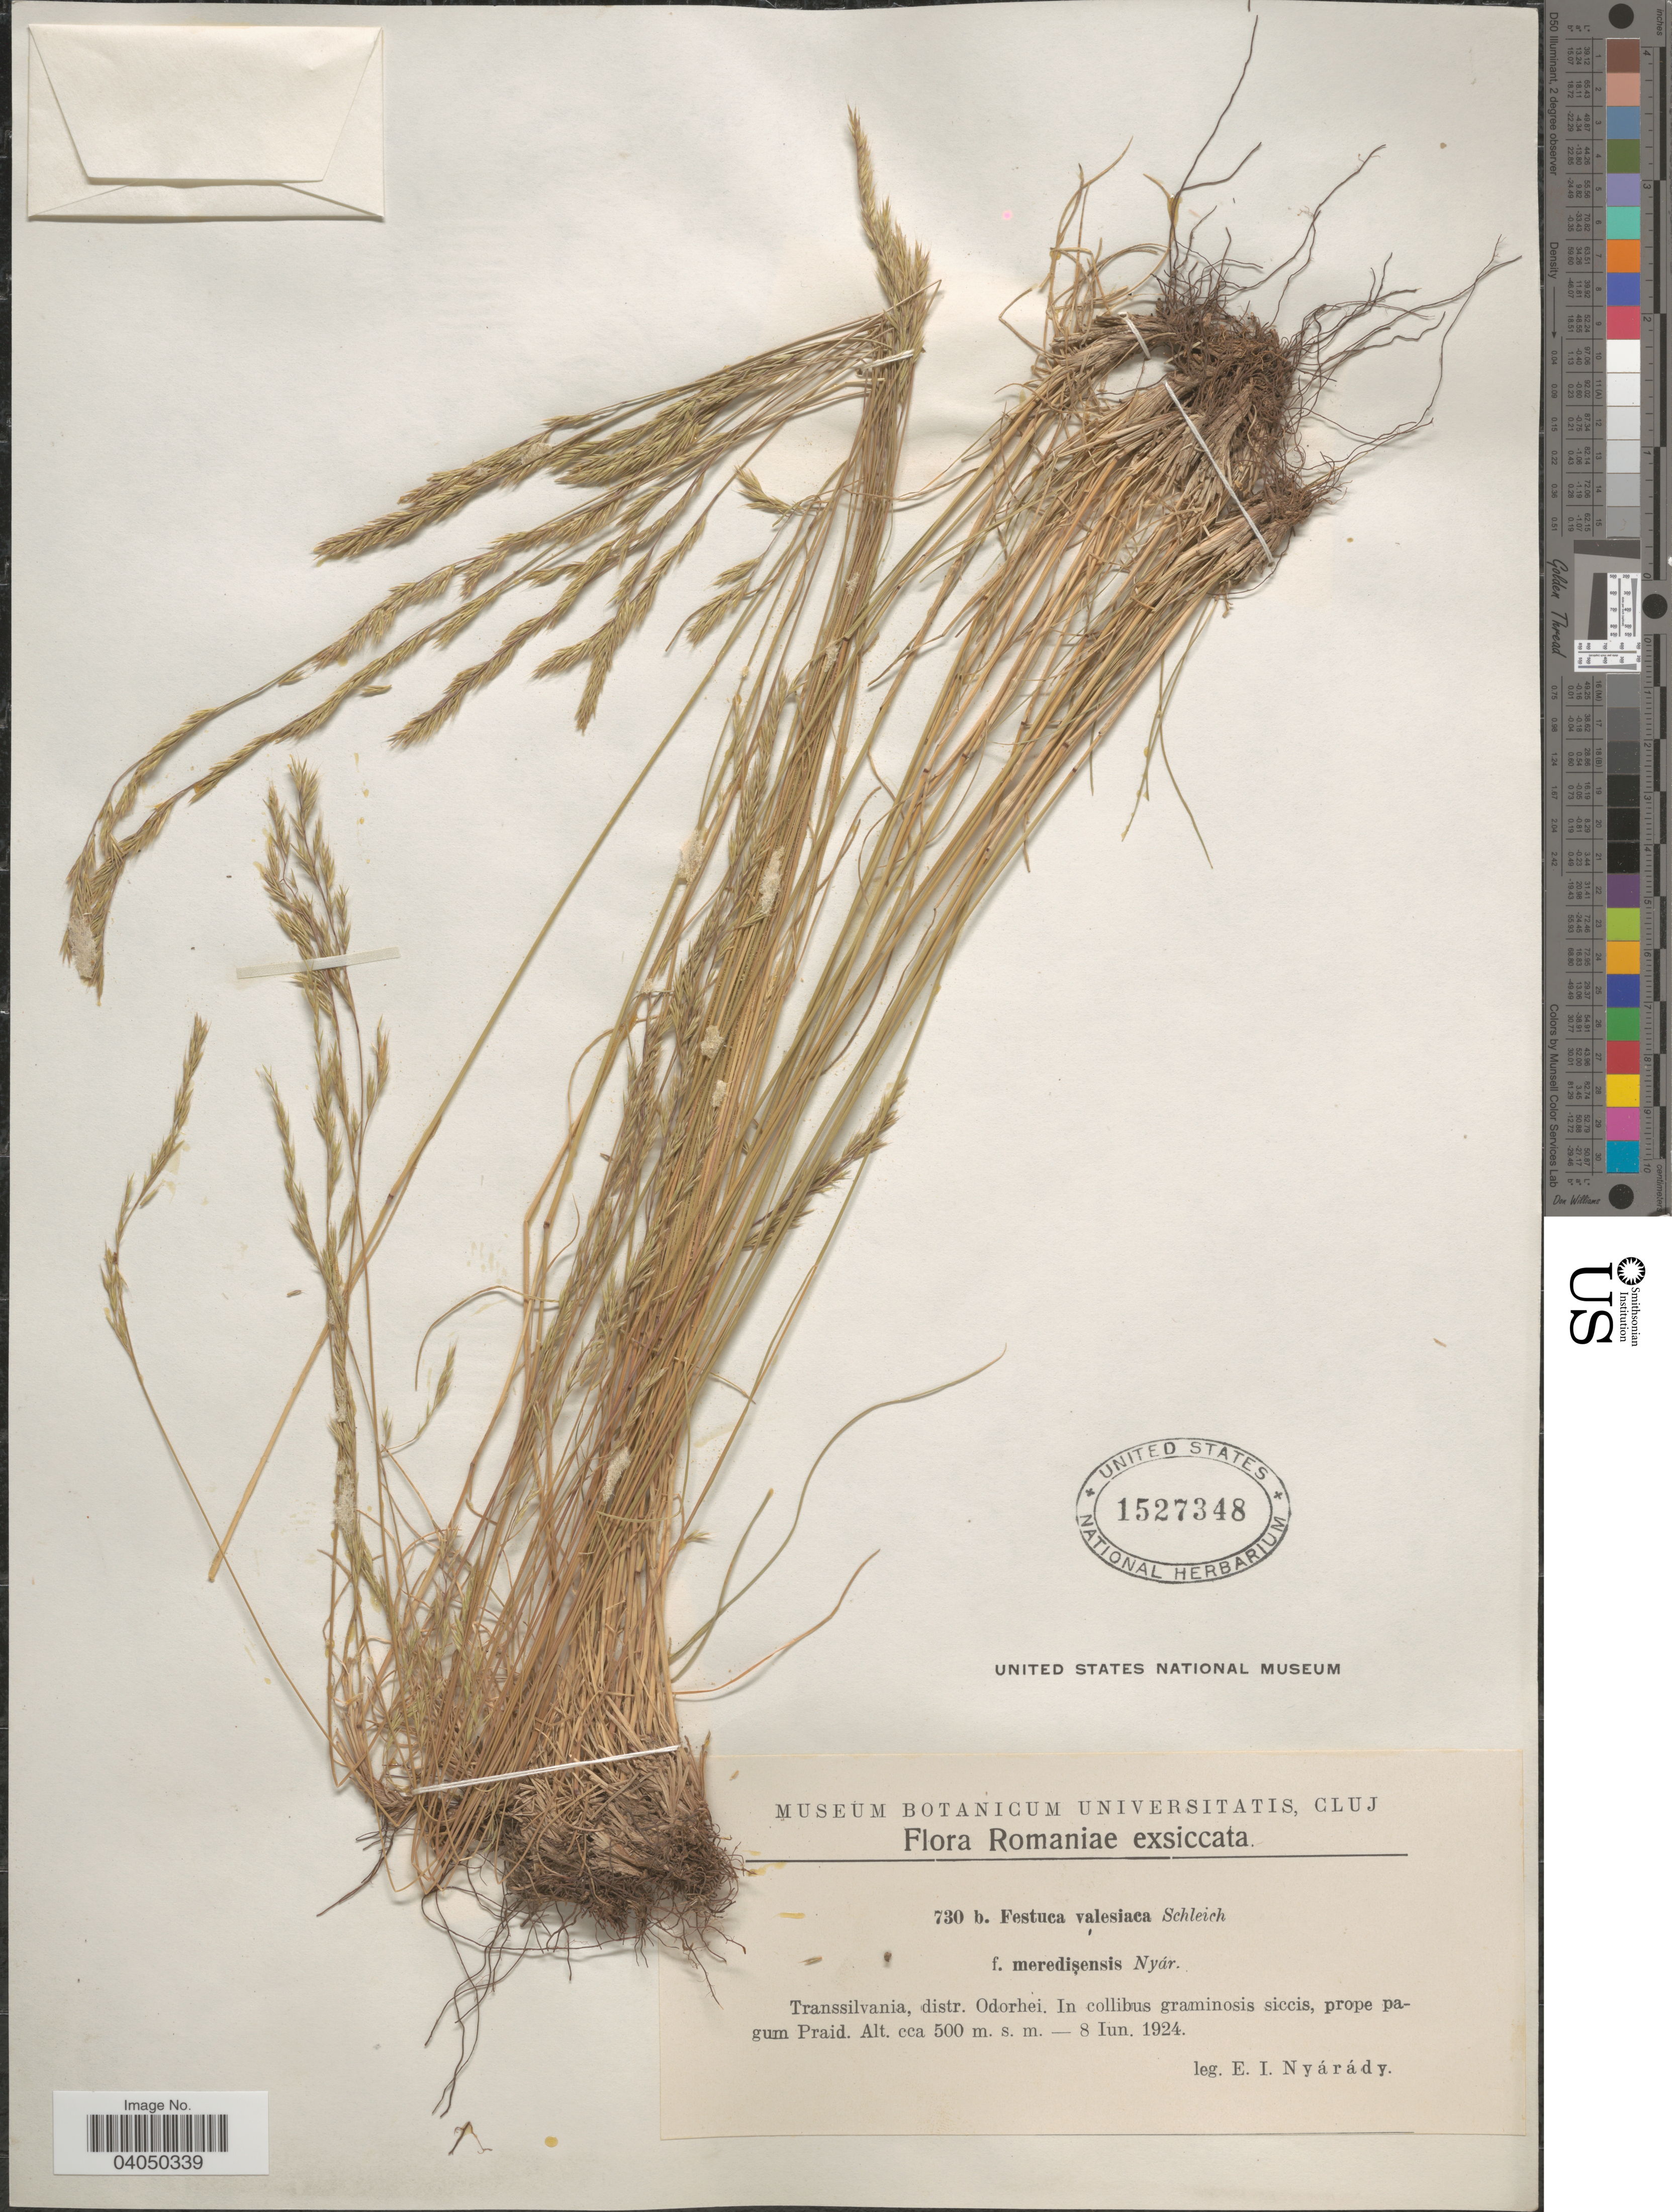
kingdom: Plantae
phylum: Tracheophyta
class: Liliopsida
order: Poales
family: Poaceae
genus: Festuca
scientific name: Festuca valesiaca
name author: Schleich. ex Gaudin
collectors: E. Nyárády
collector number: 730 b.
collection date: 1924-06-08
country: Romania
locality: Transsilvania, distr. Odorhei. In collibus graminosis siccis, prope pagum Praid.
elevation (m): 500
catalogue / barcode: US 1527348